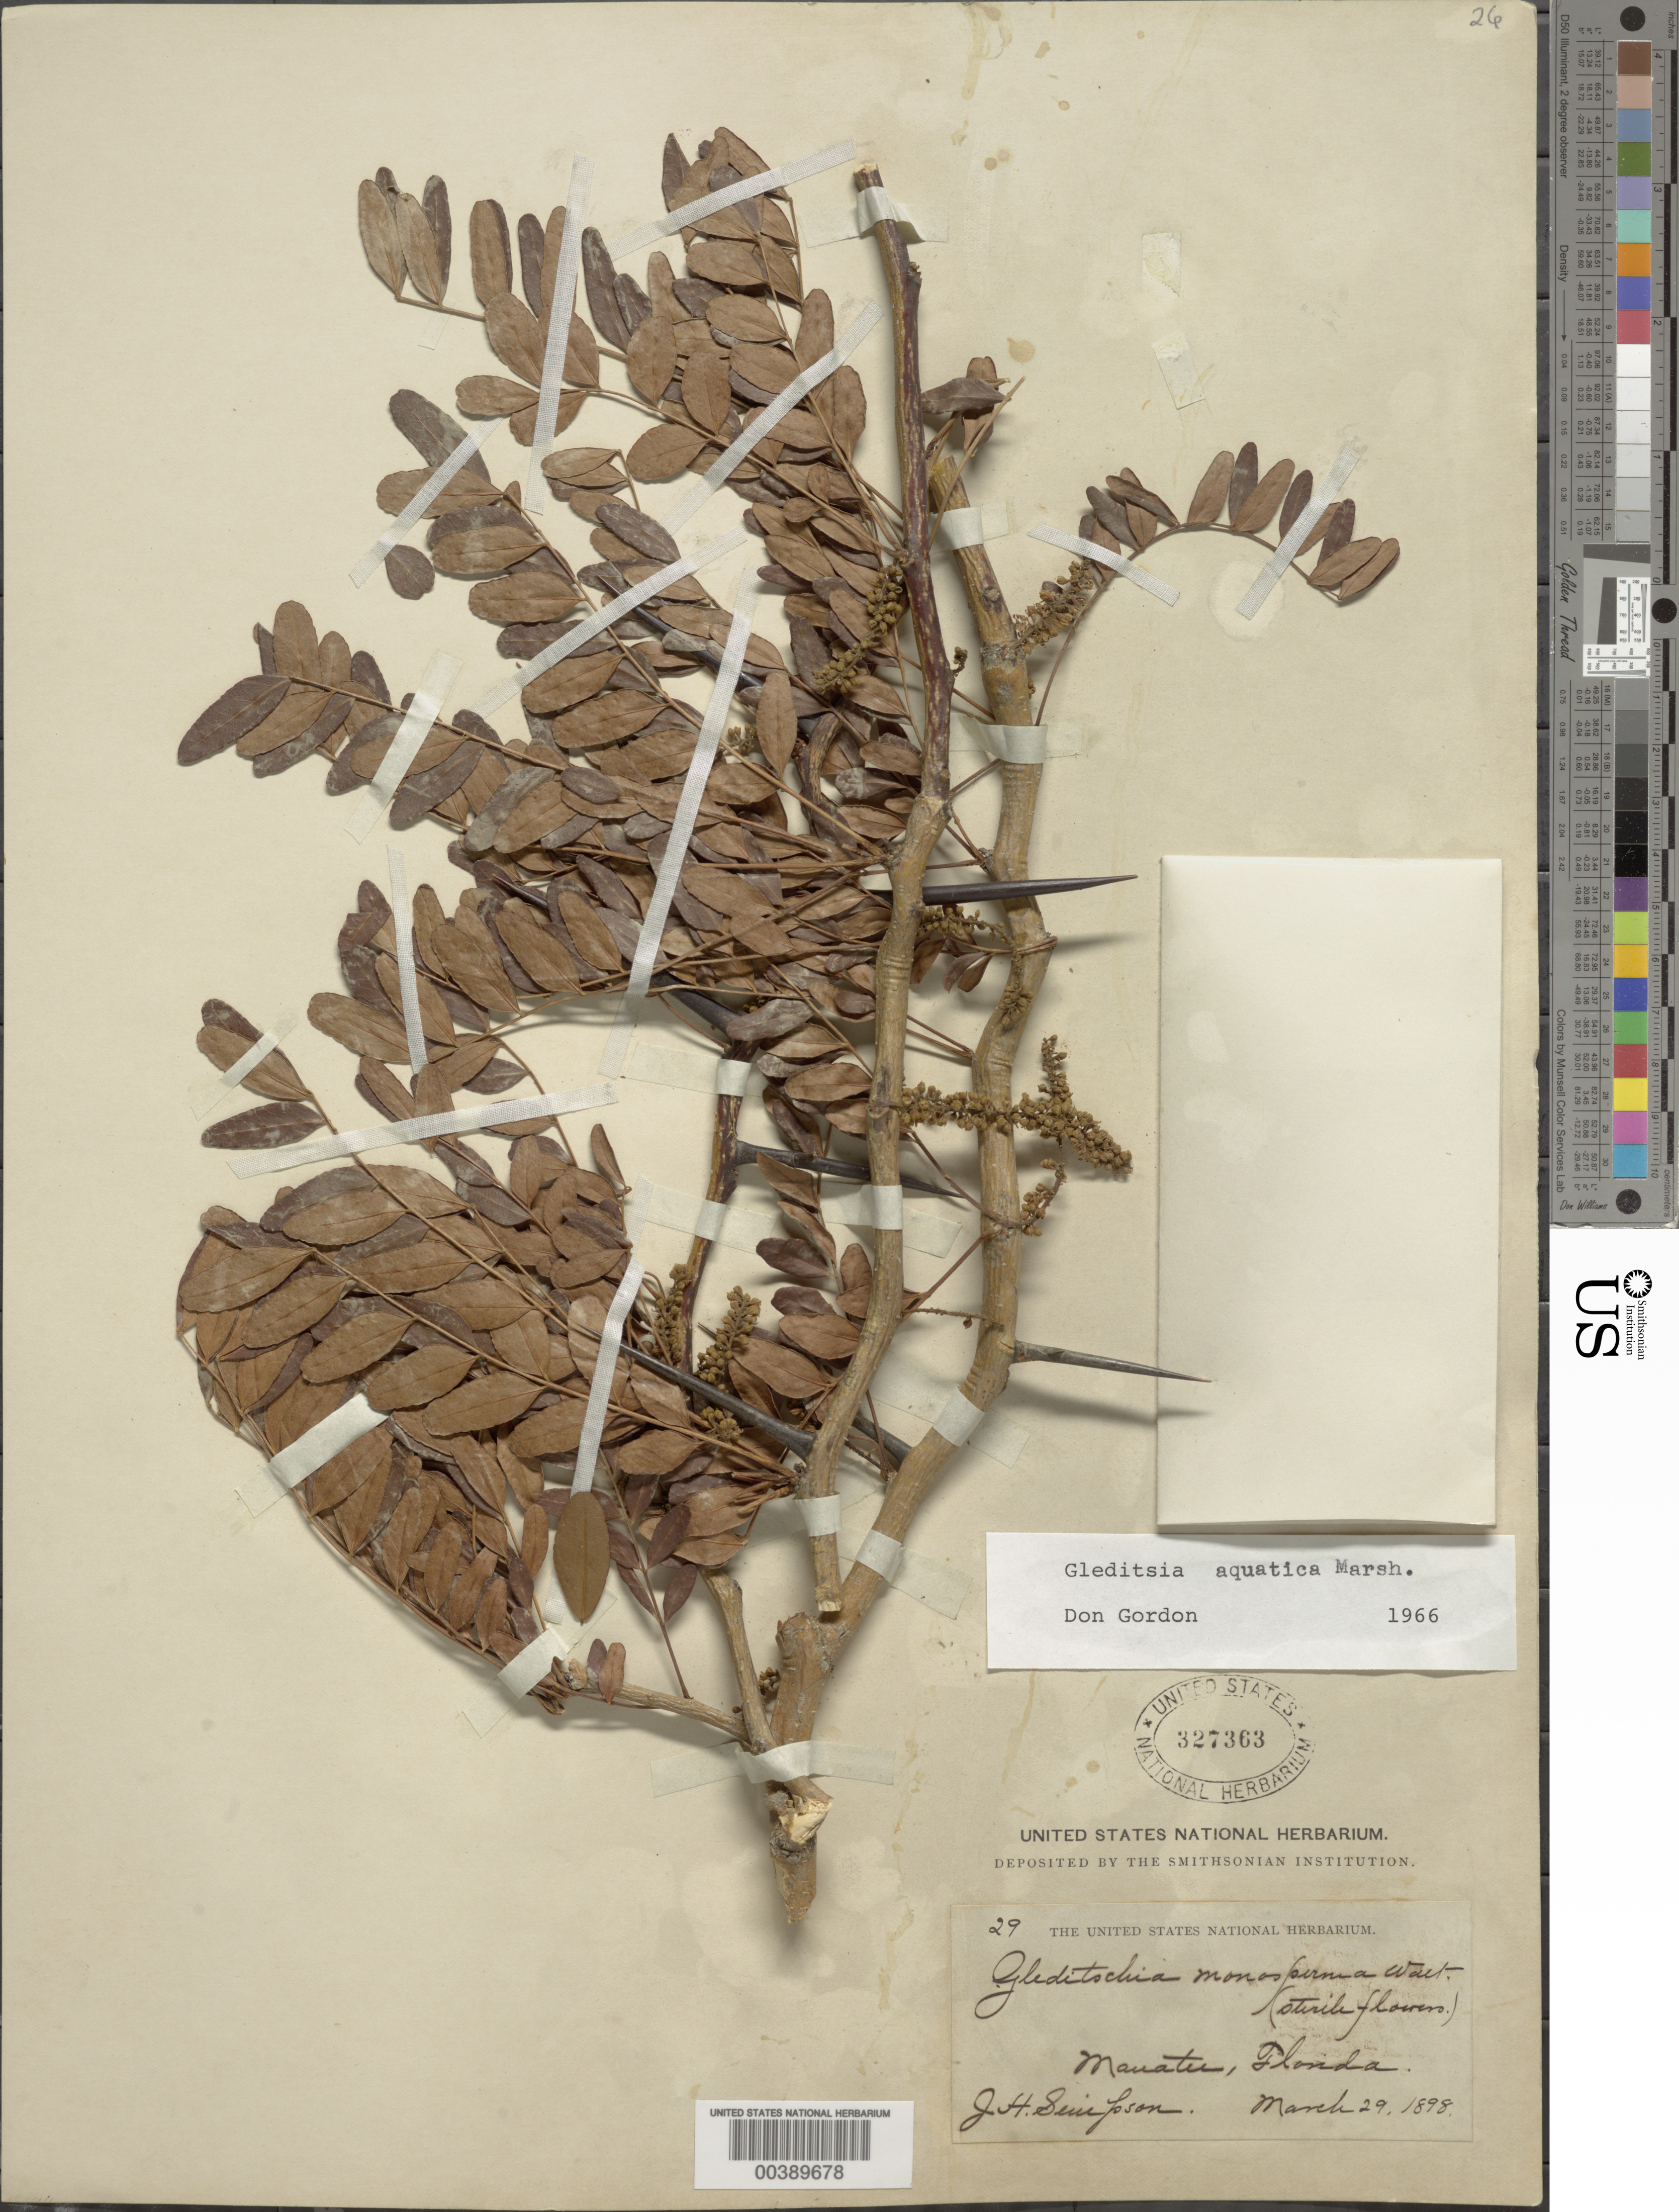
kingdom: Plantae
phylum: Tracheophyta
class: Magnoliopsida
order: Fabales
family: Fabaceae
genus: Gleditsia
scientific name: Gleditsia aquatica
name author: Marshall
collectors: J. H. Simpson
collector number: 29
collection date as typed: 29 Mar 1898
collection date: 1898-03-29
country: United States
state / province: Florida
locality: Manatee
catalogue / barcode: US 327363